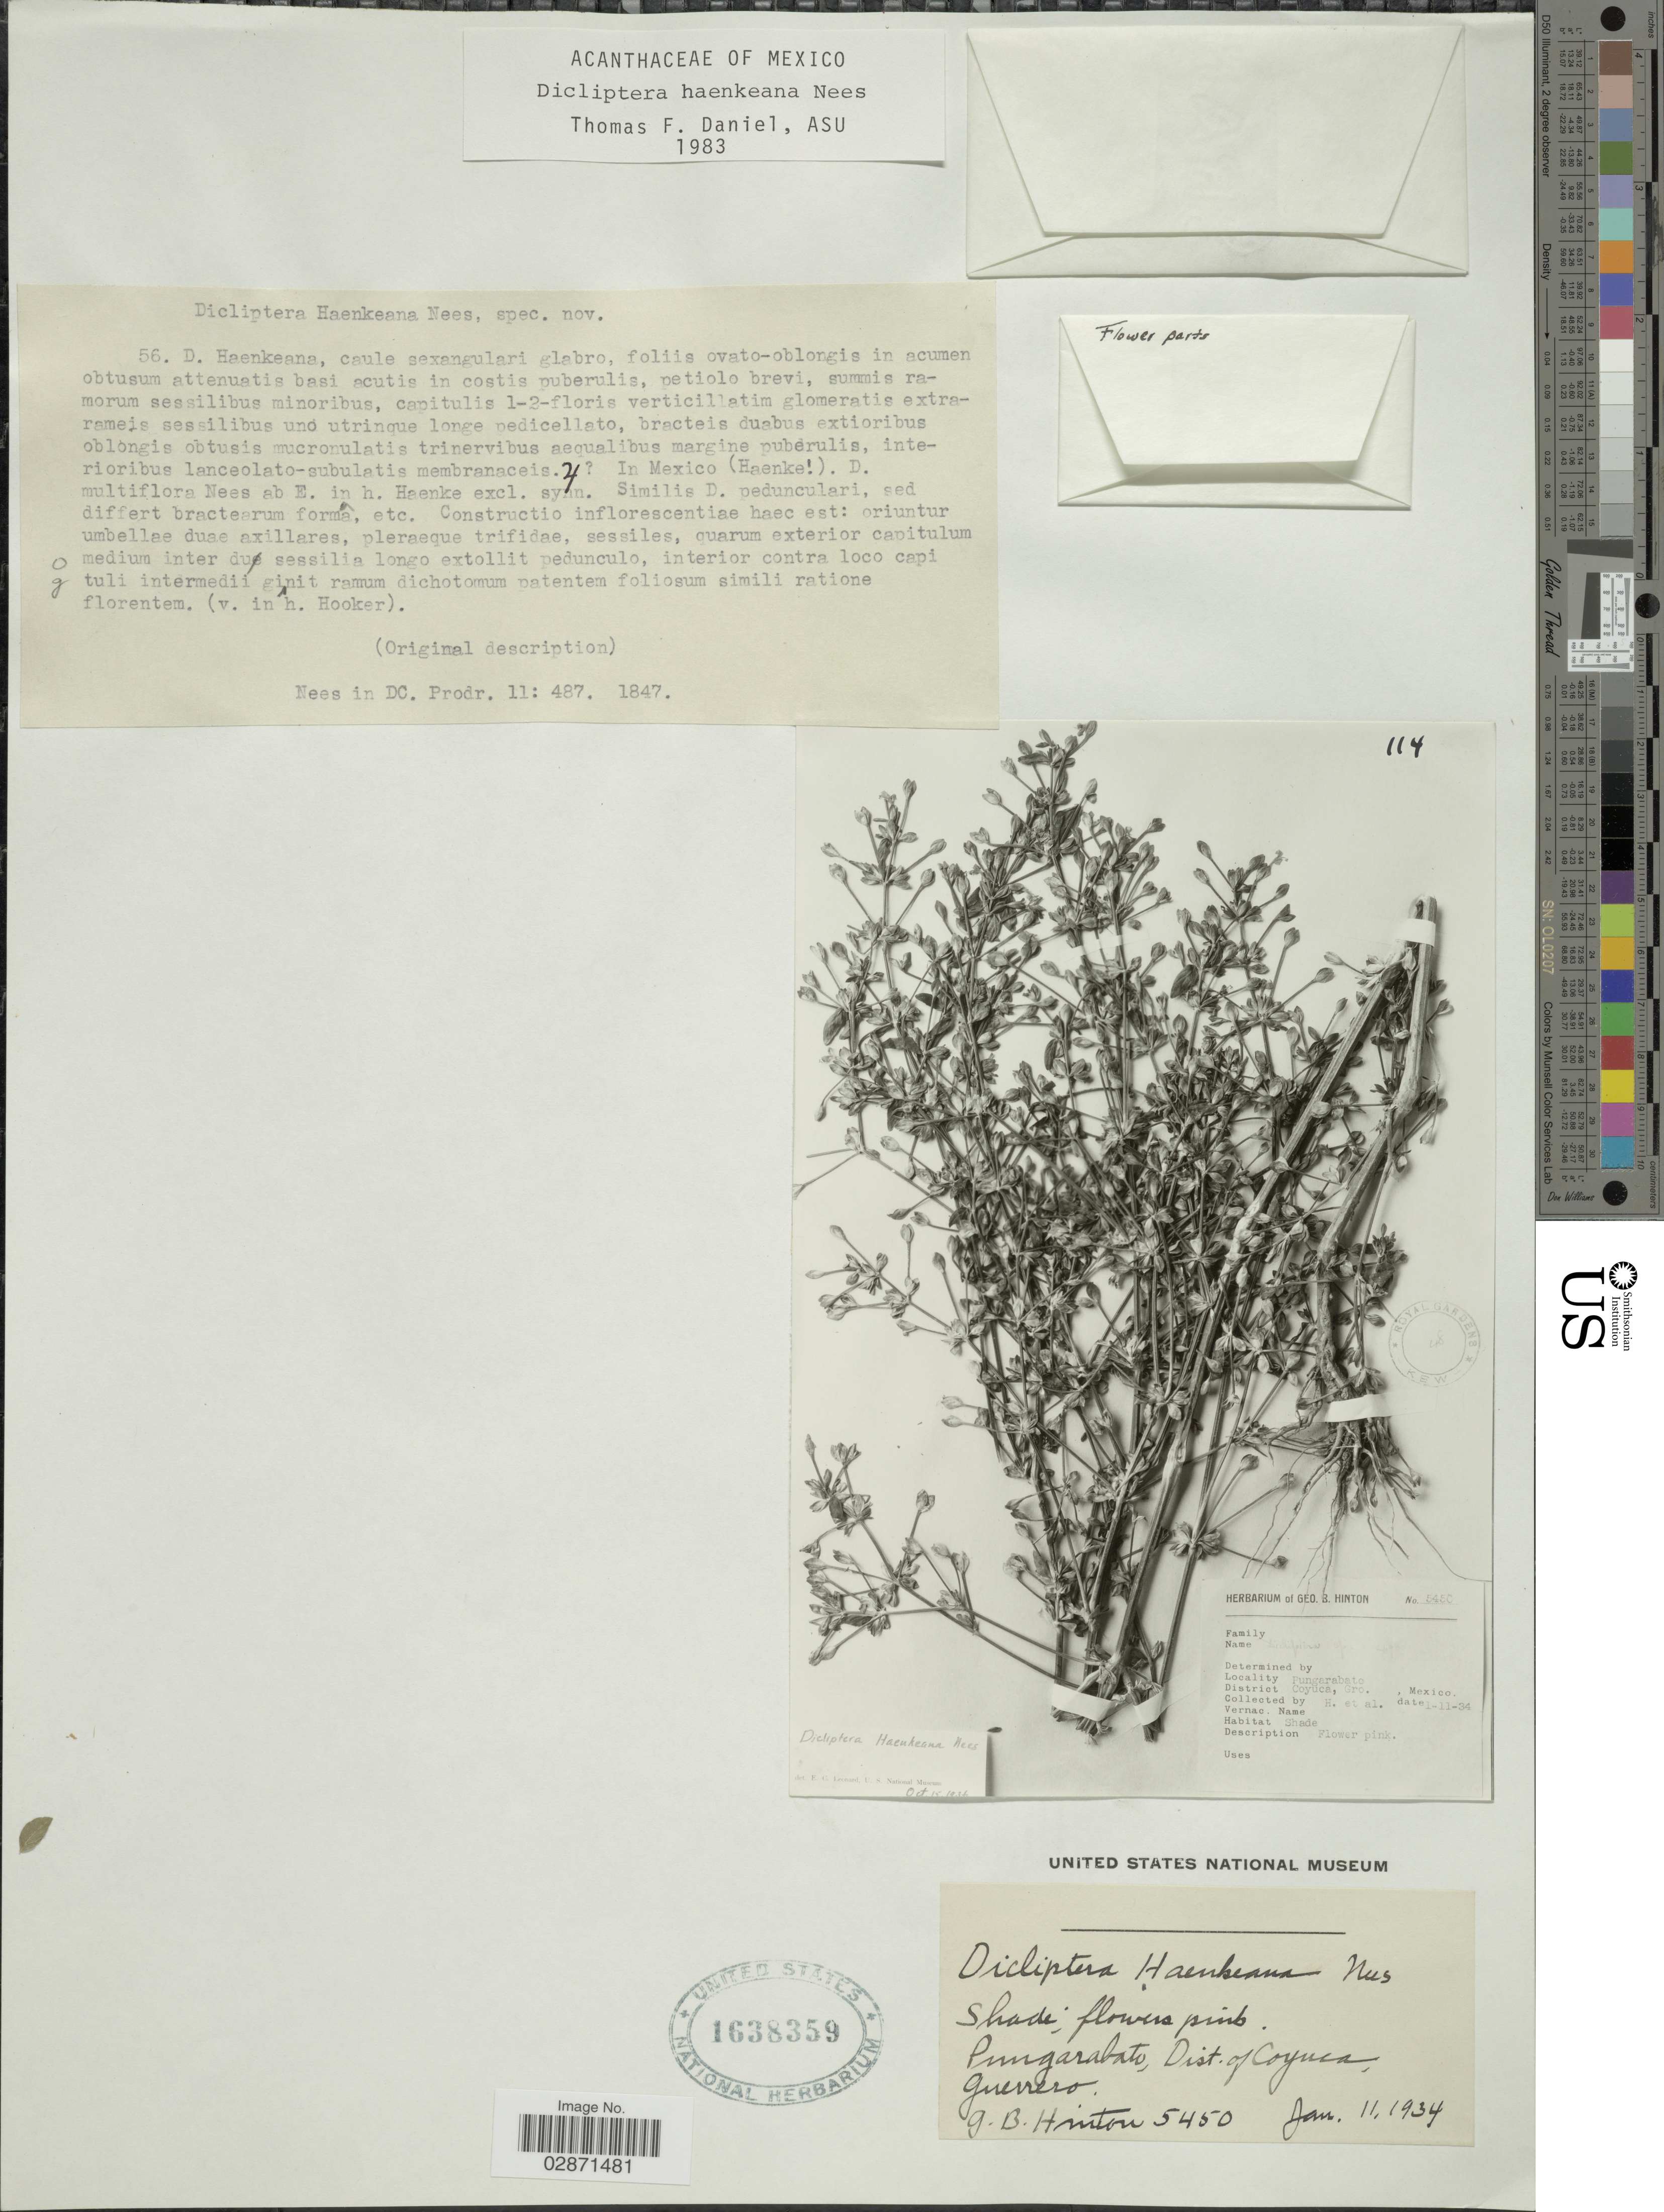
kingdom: Plantae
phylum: Tracheophyta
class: Magnoliopsida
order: Lamiales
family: Acanthaceae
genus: Dicliptera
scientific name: Dicliptera haenkeana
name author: Nees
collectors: G. B. Hinton & et al.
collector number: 5450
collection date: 1934-01-11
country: Mexico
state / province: Guerrero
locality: Pungarabato, Dist. of Coyuca.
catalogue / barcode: US 1638359